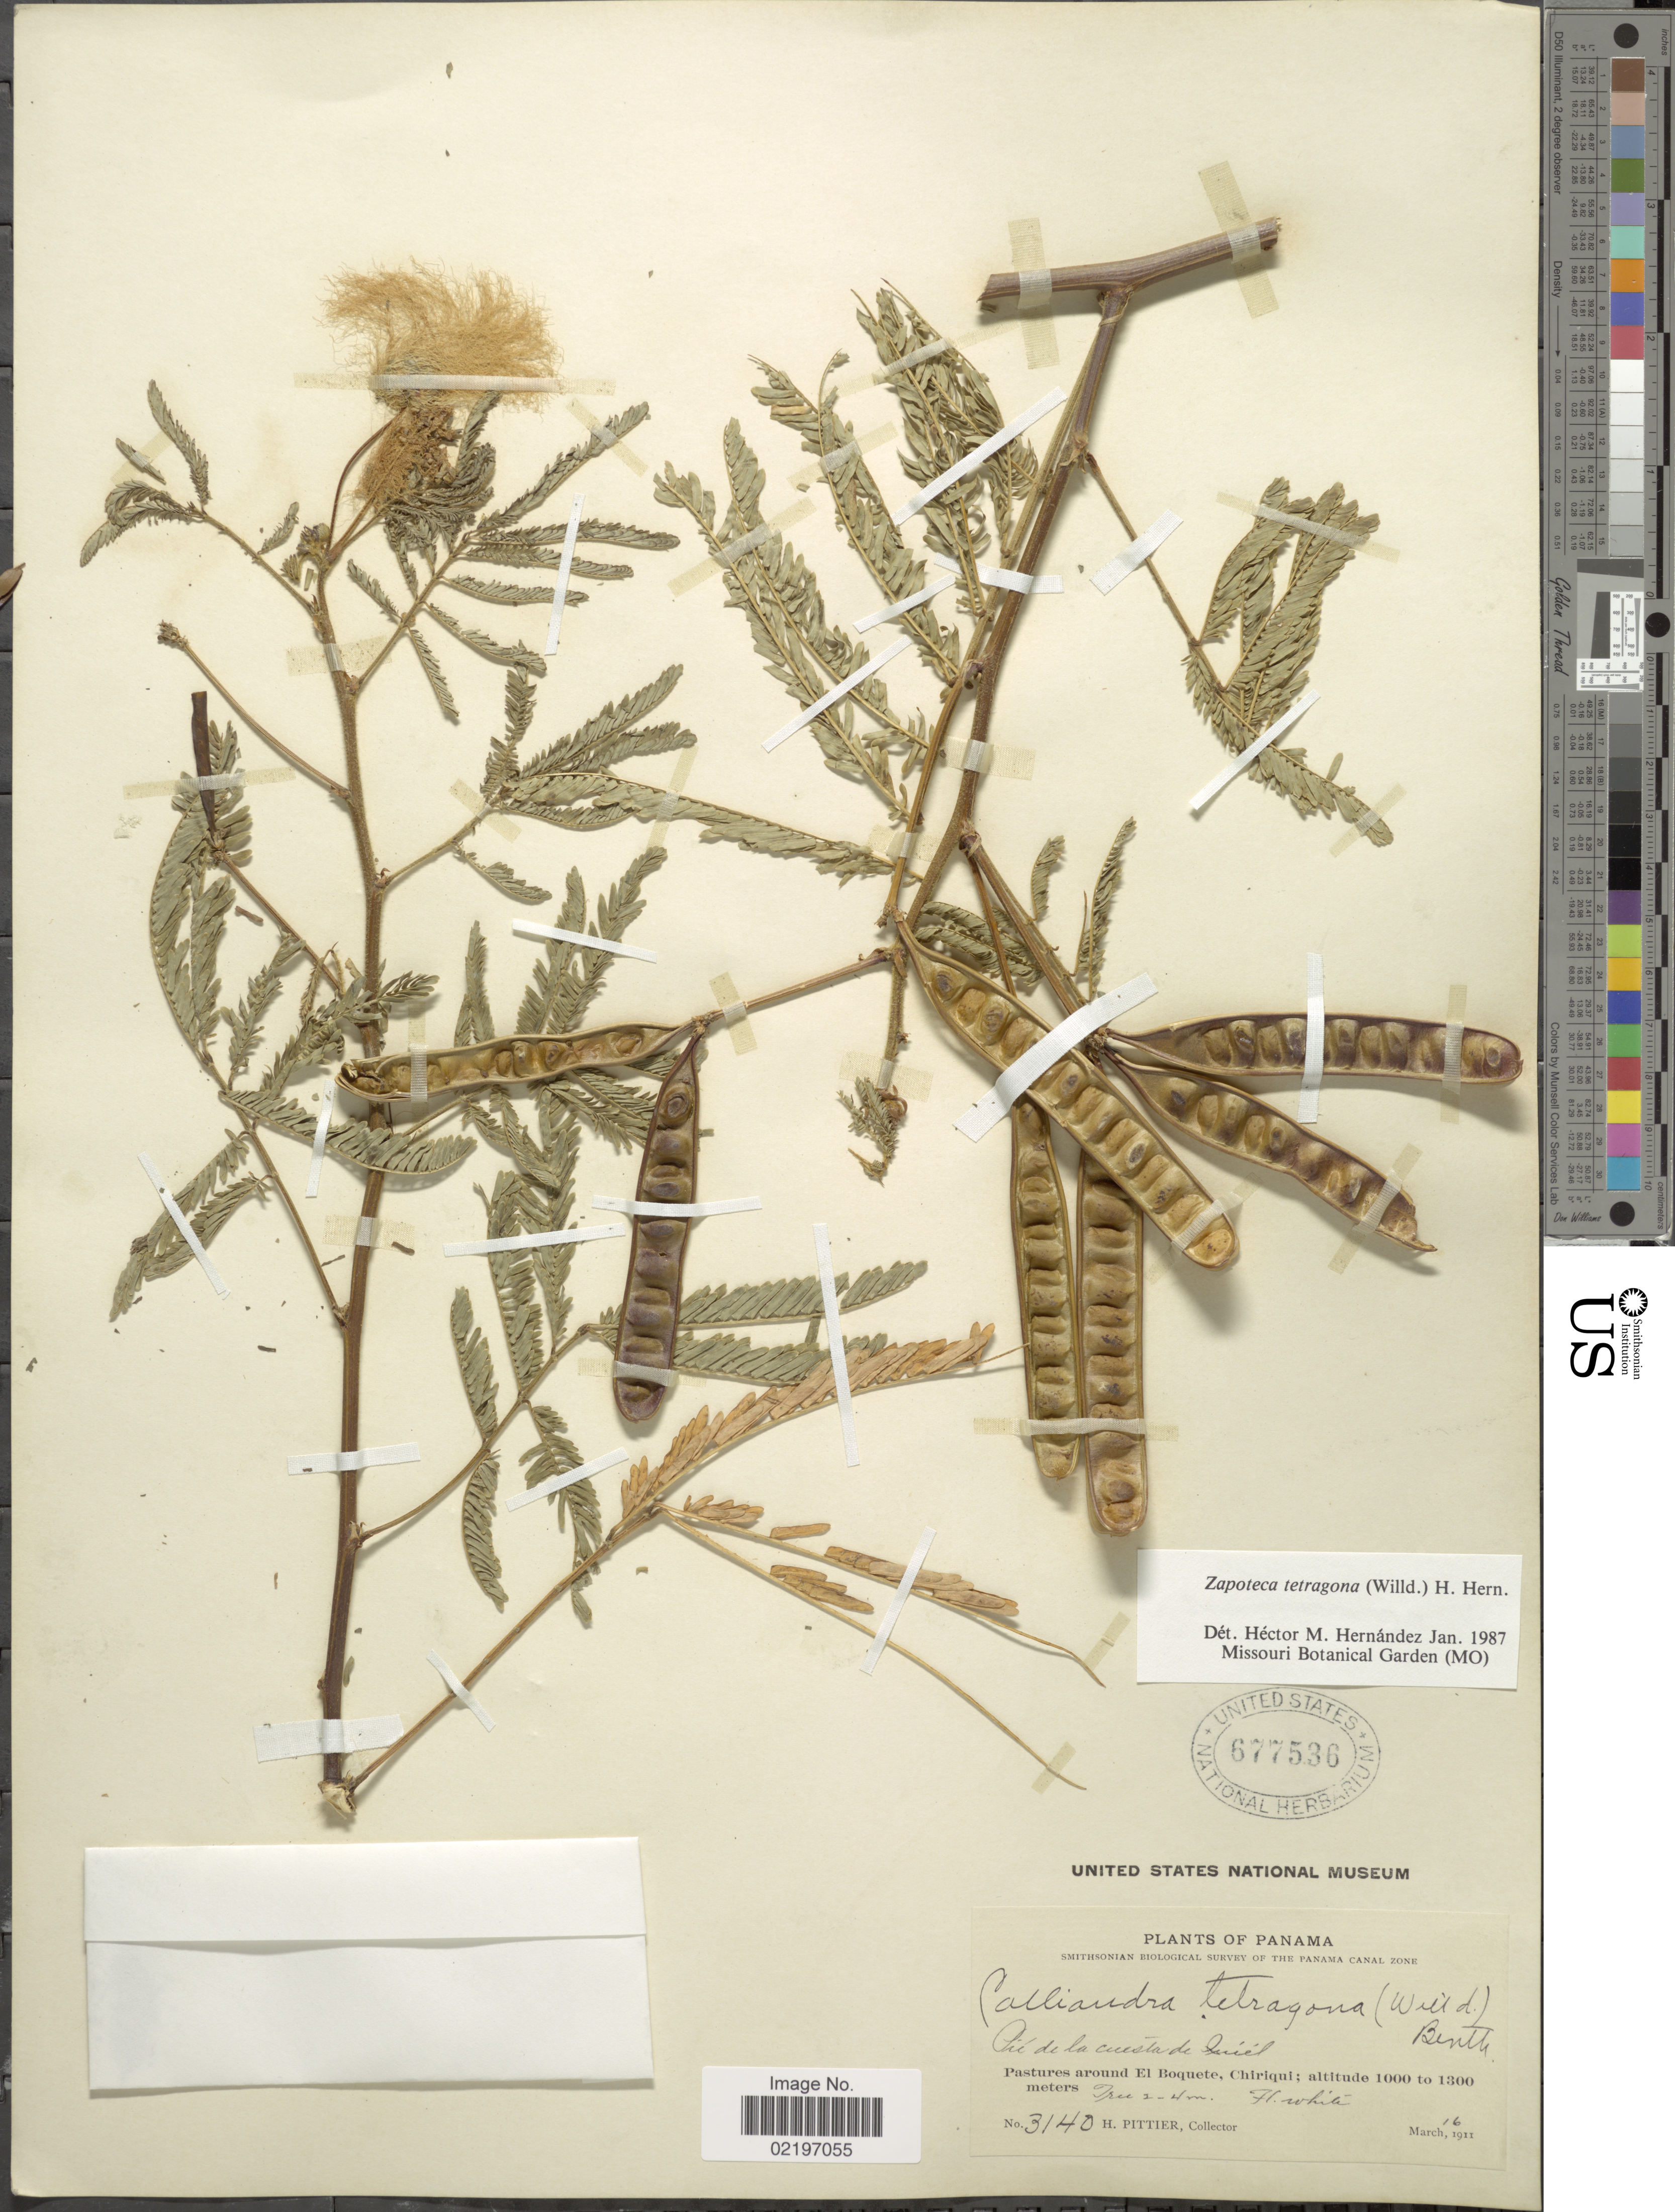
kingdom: Plantae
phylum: Tracheophyta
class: Magnoliopsida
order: Fabales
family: Fabaceae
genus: Zapoteca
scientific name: Zapoteca tetragona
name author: (Willd.) H.M. Hern.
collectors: H. F. Pittier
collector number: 3140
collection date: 1911-03-16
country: Panama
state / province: Chiriqui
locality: Around El Boquete, Panama Canal Zone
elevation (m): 1000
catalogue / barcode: US 677536